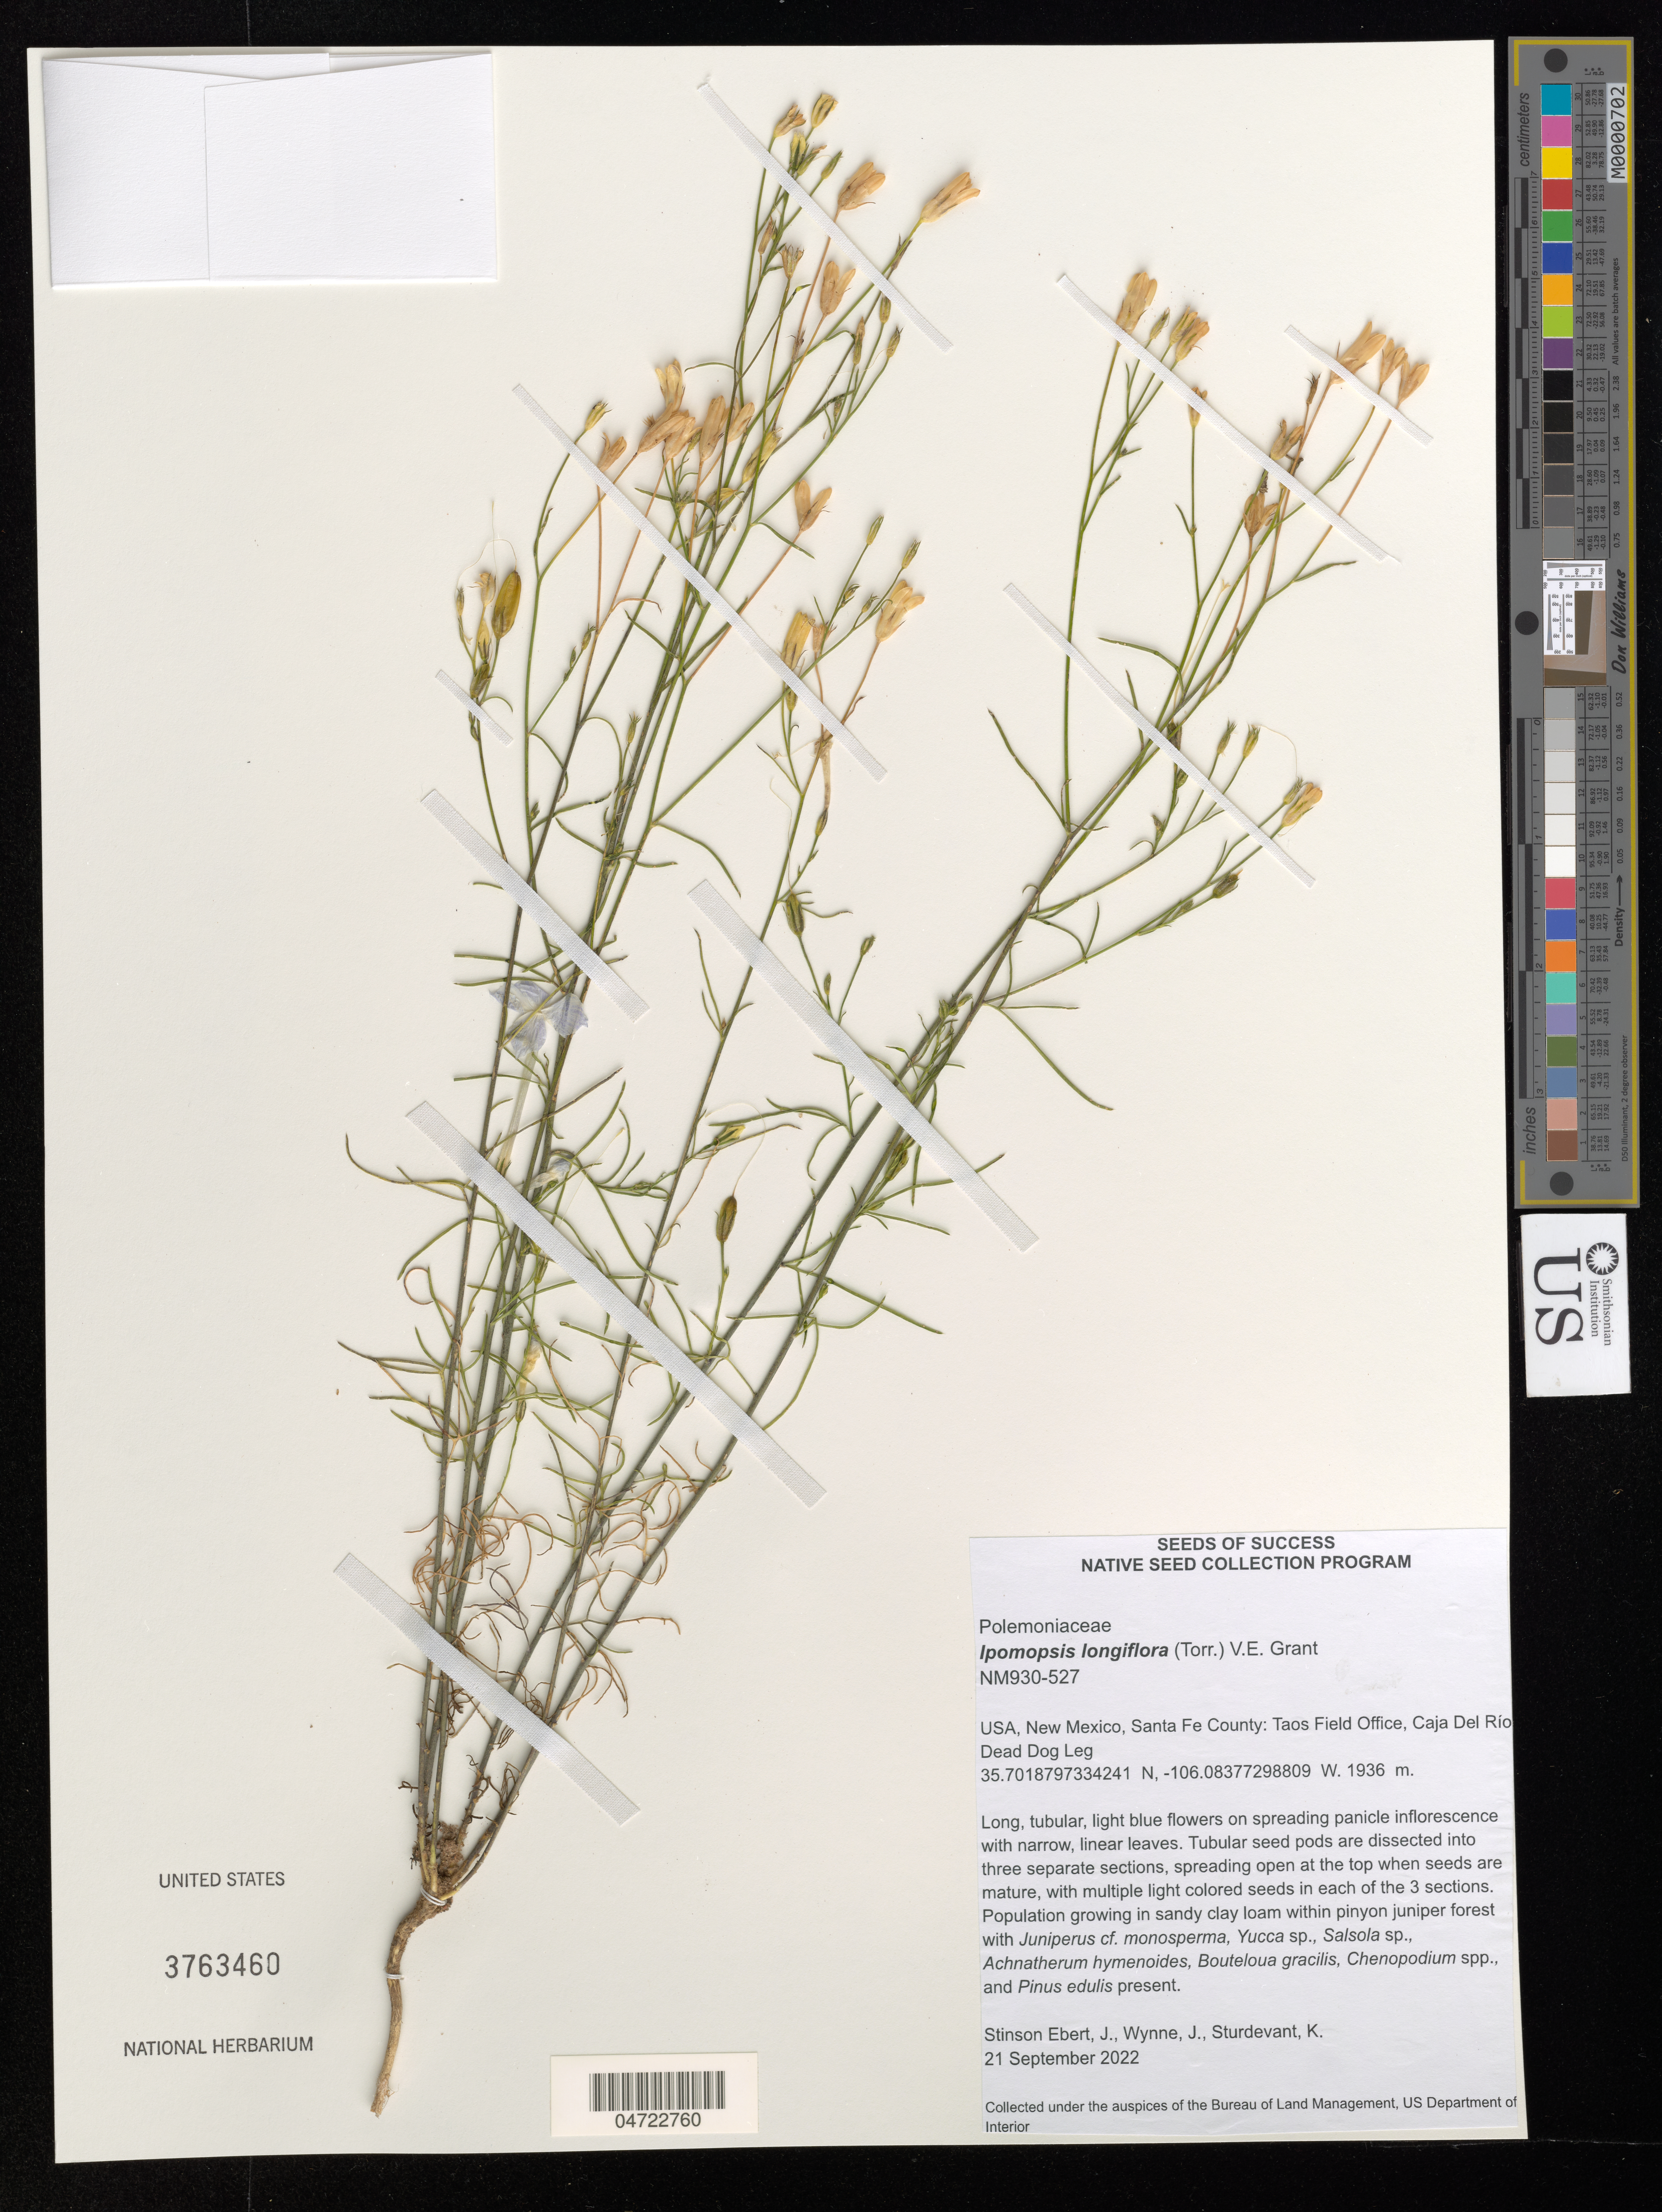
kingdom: Plantae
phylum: Tracheophyta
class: Magnoliopsida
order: Ericales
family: Polemoniaceae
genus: Ipomopsis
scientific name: Ipomopsis longiflora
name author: (Torr.) V.E. Grant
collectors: J. Stinson Ebert, J. Wynne & K. Sturdevant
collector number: NM930-527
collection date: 2022-09-21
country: United States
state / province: New Mexico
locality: Santa Fe County: Taos Field Office, Caja del Río Dead Dog Leg.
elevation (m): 1936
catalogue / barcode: US 3763460